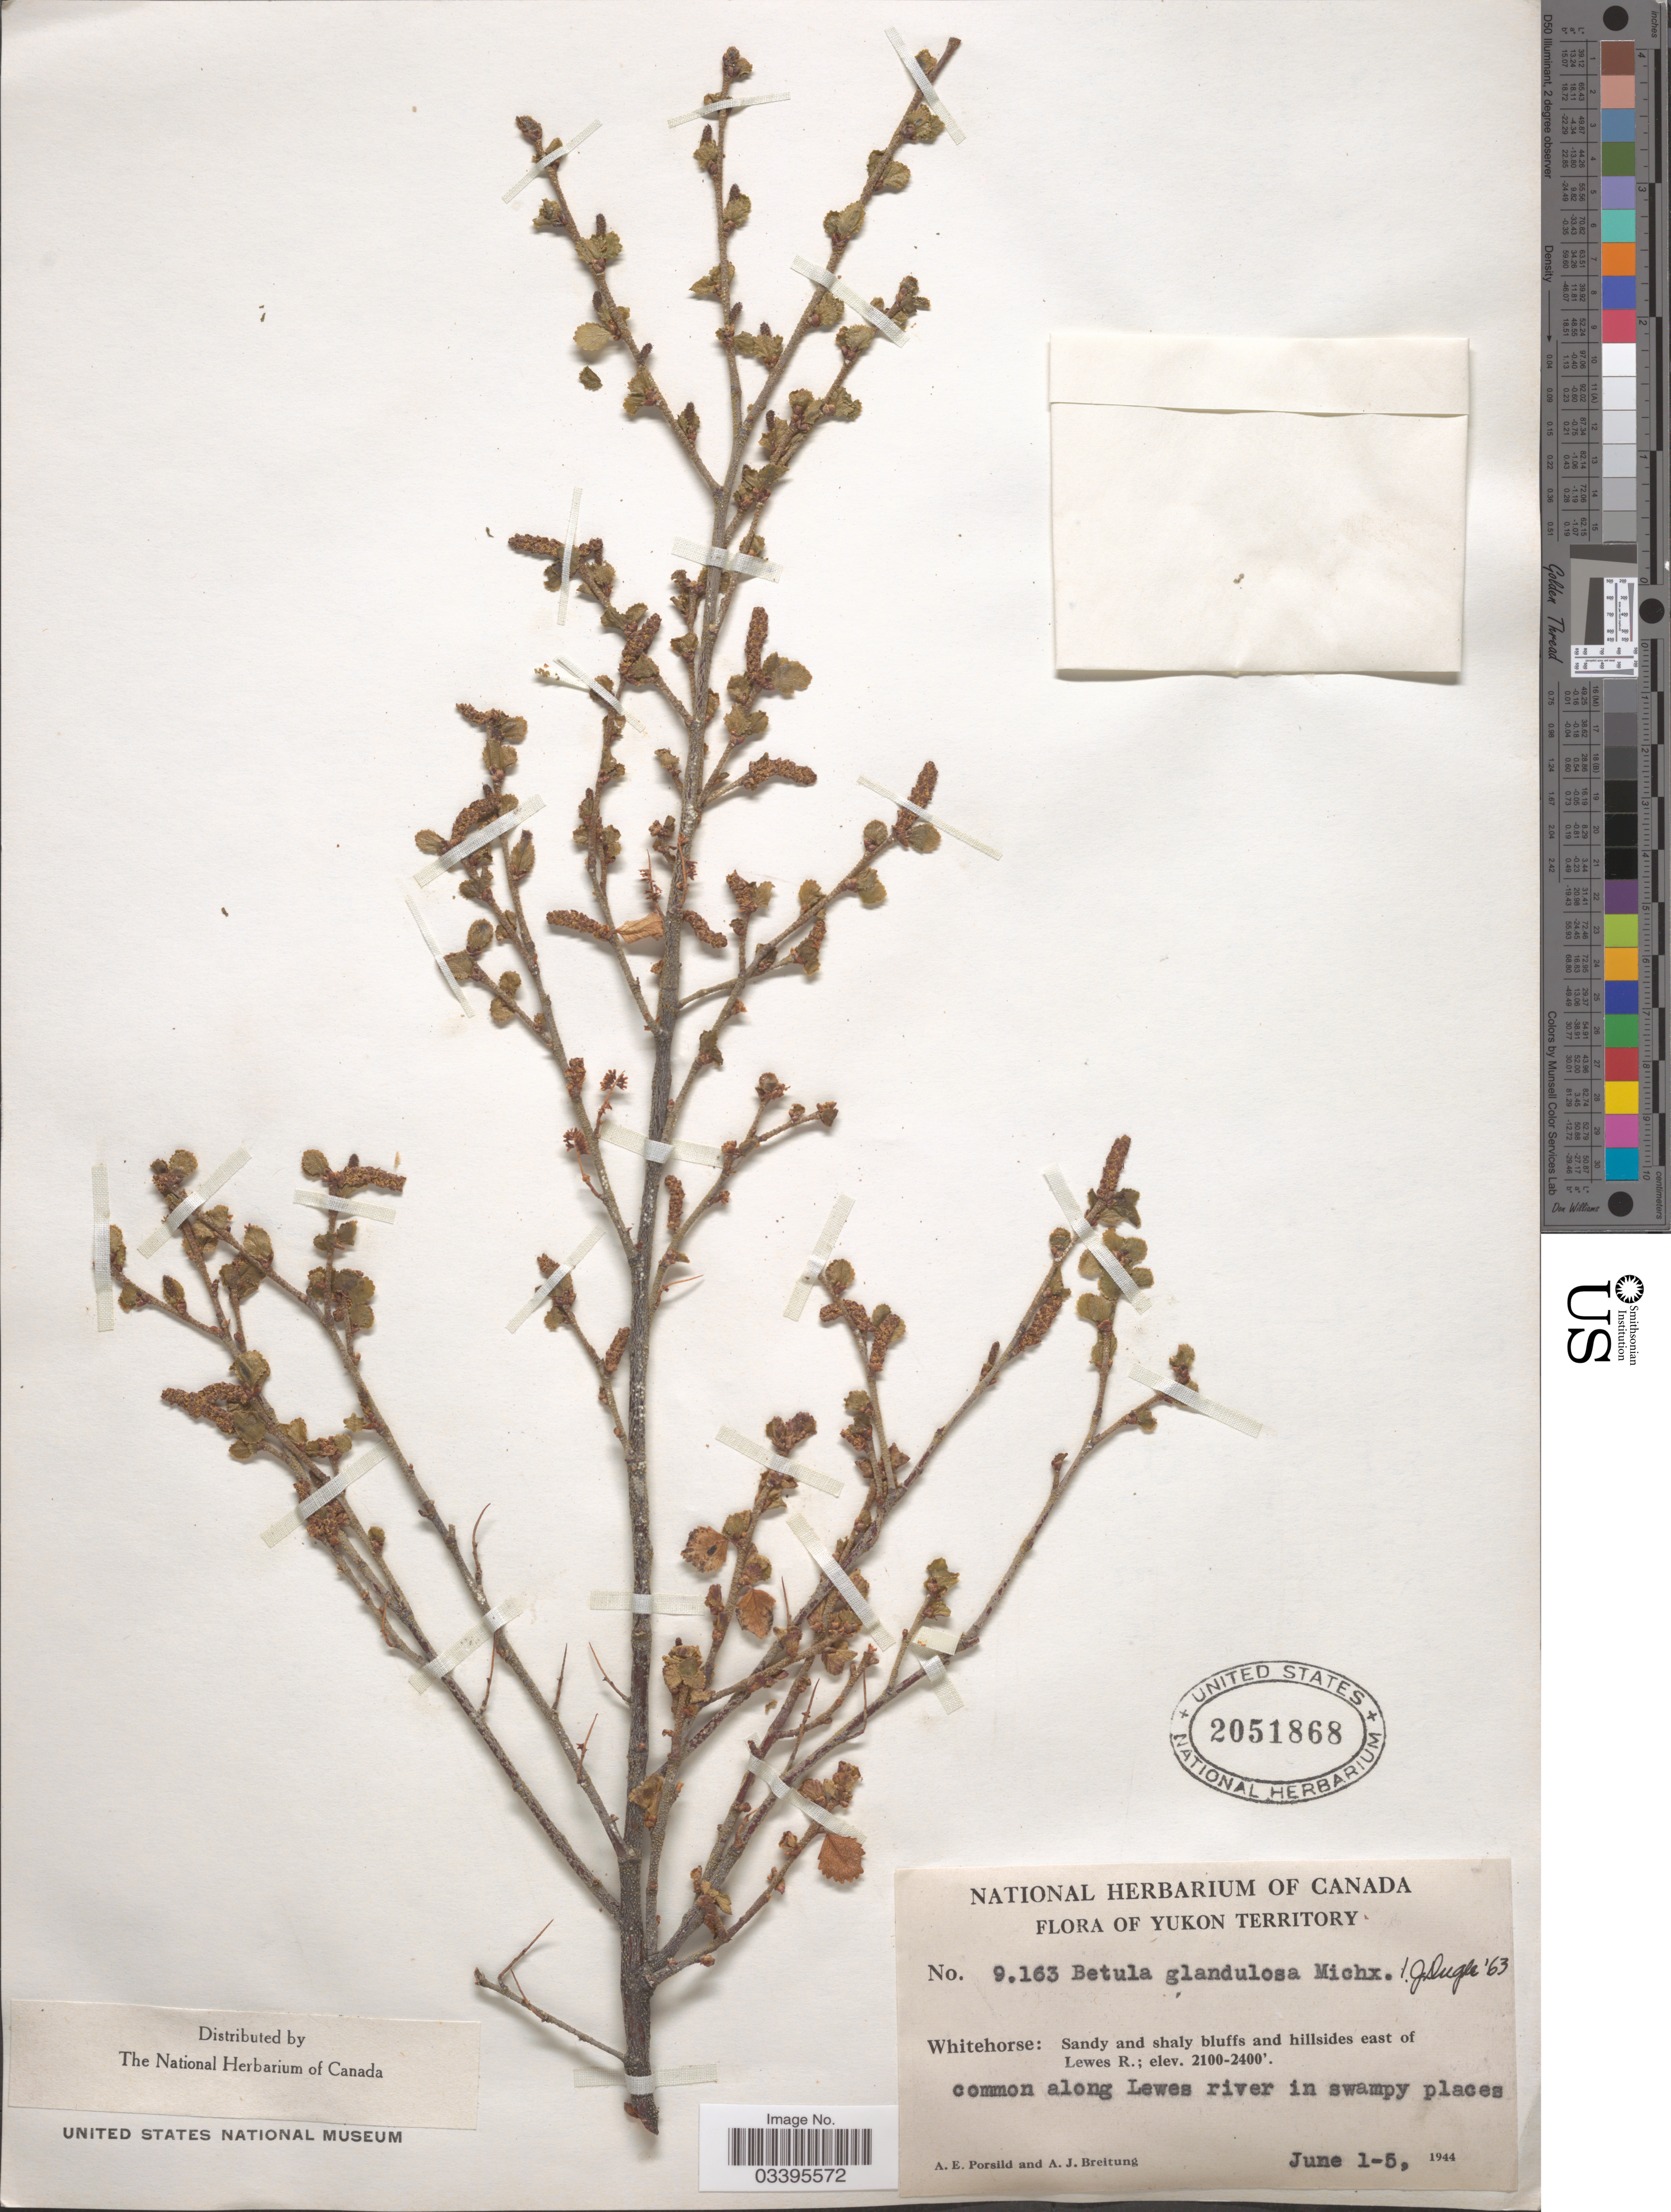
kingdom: Plantae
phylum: Tracheophyta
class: Magnoliopsida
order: Fagales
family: Betulaceae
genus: Betula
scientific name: Betula glandulosa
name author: Michx.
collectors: A. E. Porsild & A. Breitung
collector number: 9163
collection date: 1944-06-01/1944-06-05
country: Canada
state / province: Yukon Territory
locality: Sandy and shaly bluffs and hillsides east of Lewes R. Common along Lewes river in swampy places.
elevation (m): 640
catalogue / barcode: US 2051868